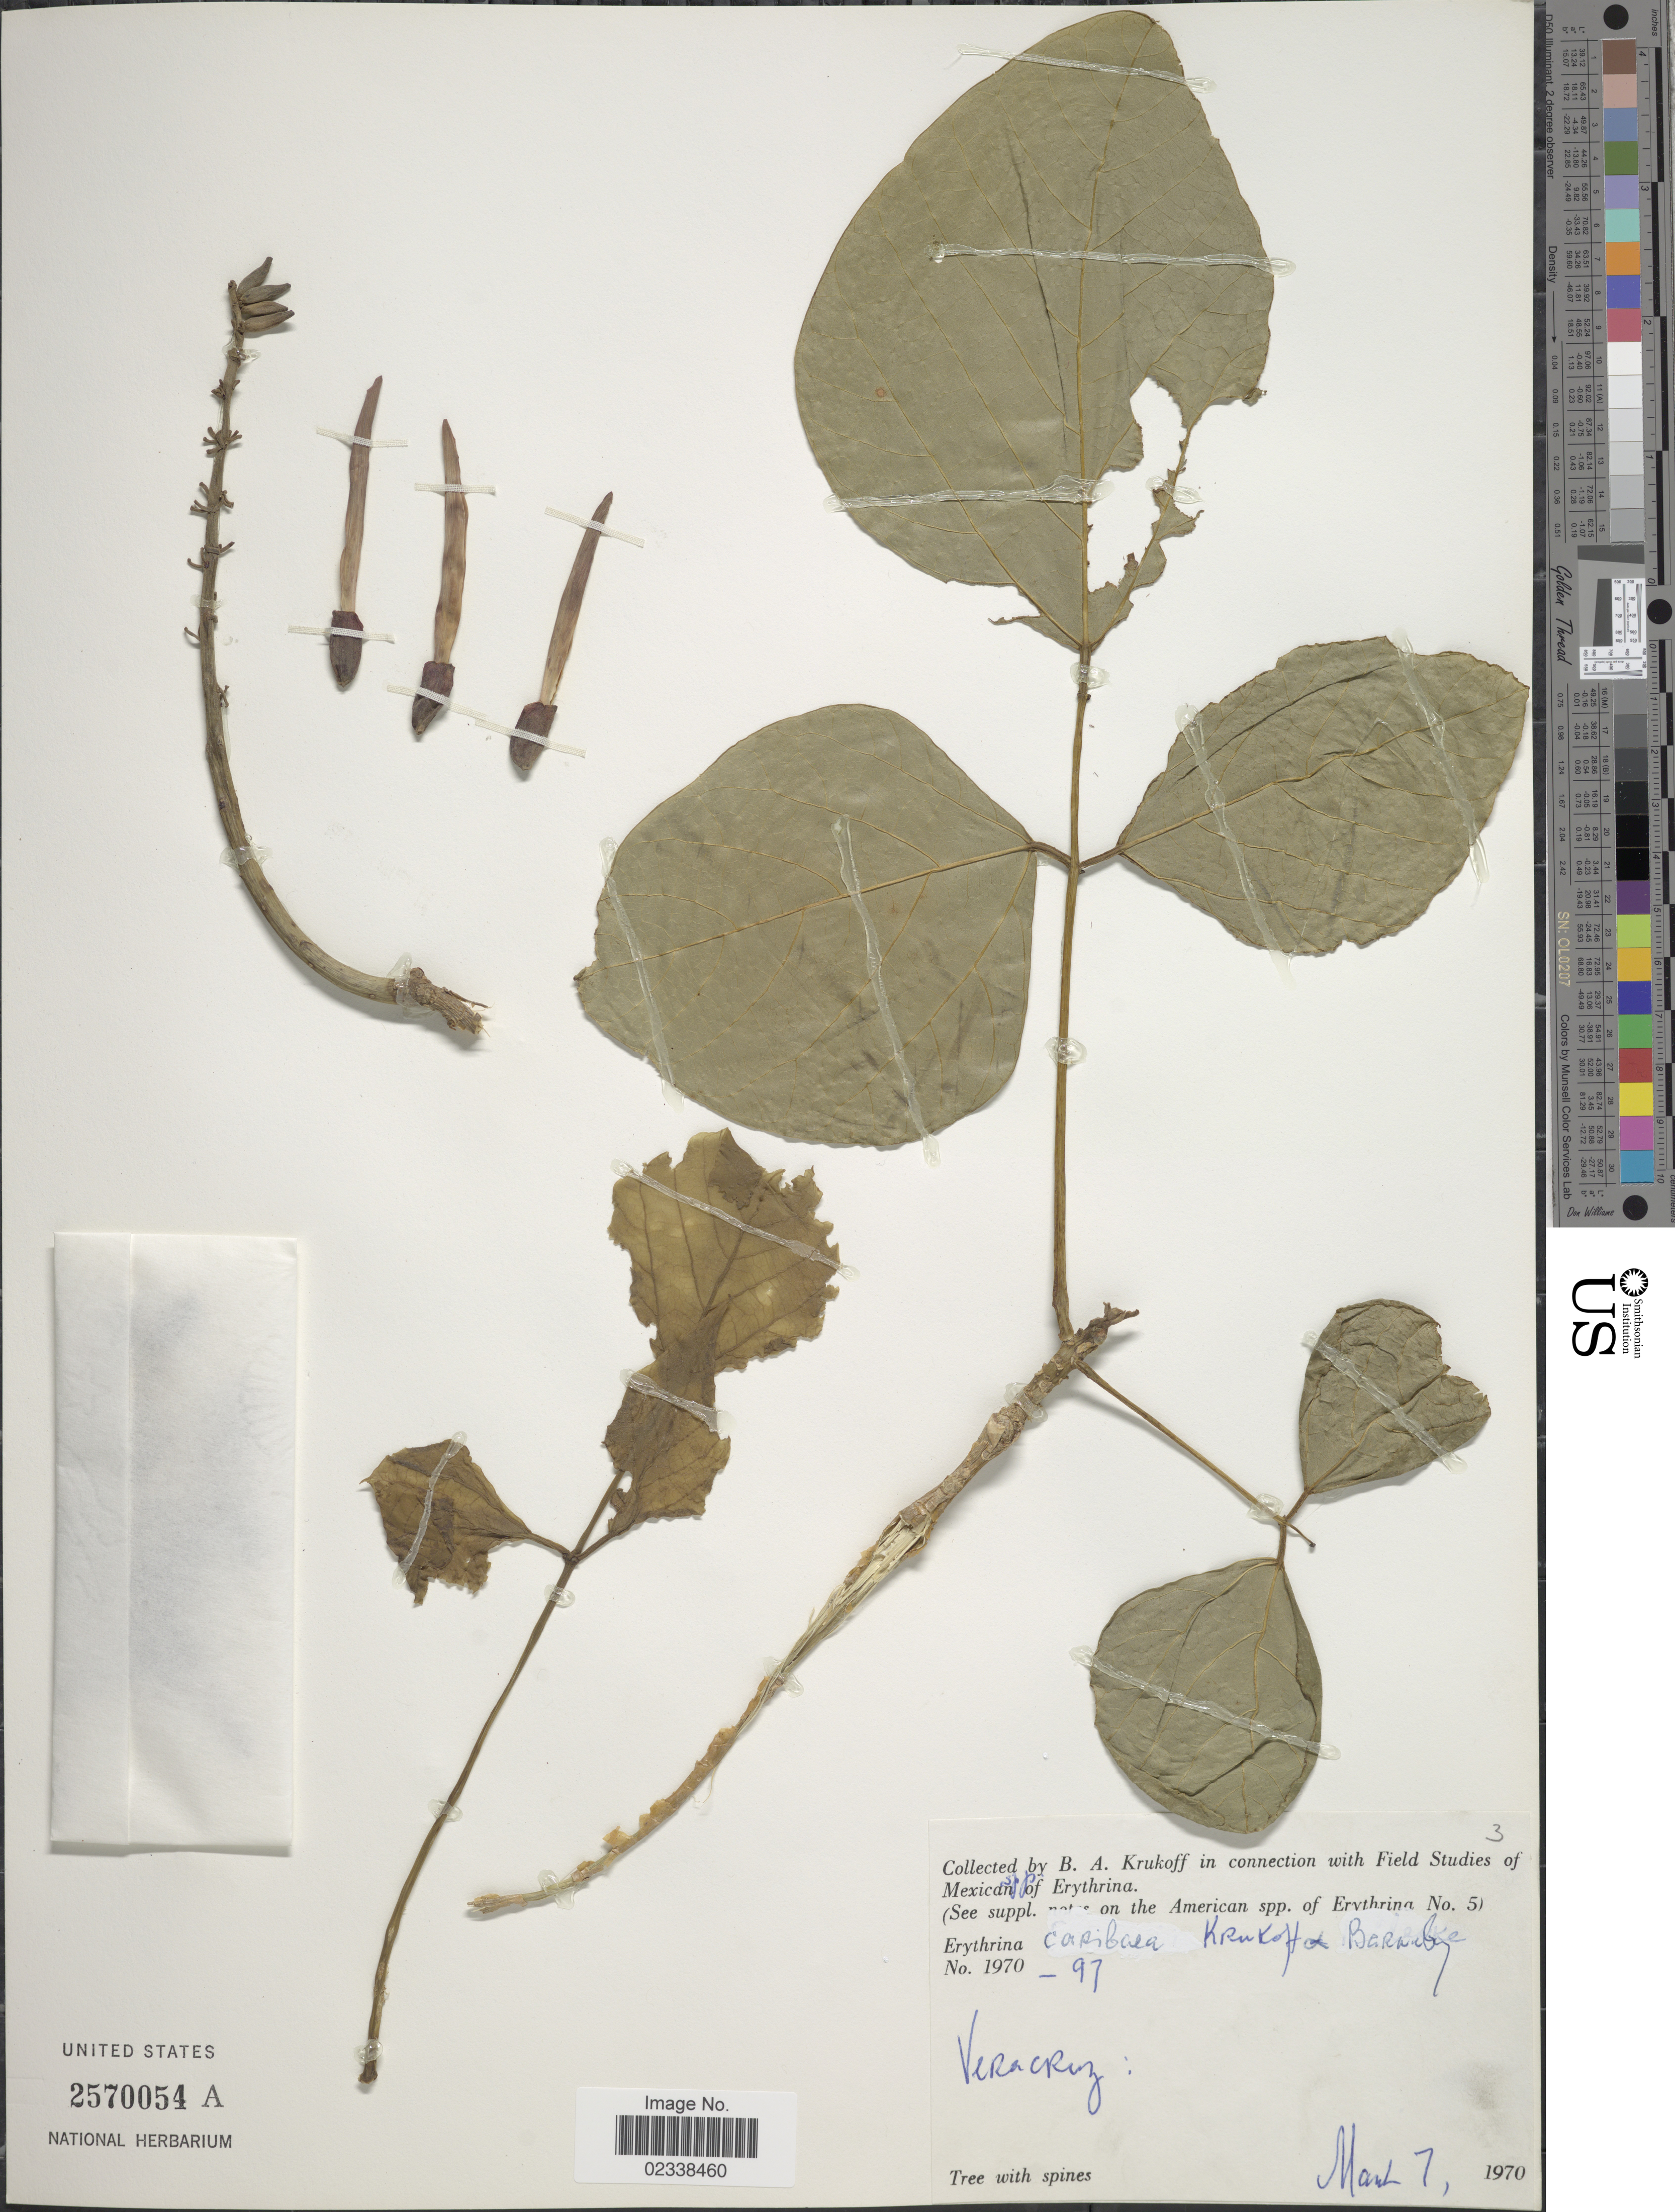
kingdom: Plantae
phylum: Tracheophyta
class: Magnoliopsida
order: Fabales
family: Fabaceae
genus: Erythrina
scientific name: Erythrina caribaea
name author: Krukoff & Barneby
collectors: B. A. Krukoff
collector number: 1970-97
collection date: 1970-03-07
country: Mexico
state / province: Veracruz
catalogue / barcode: US 2570054A